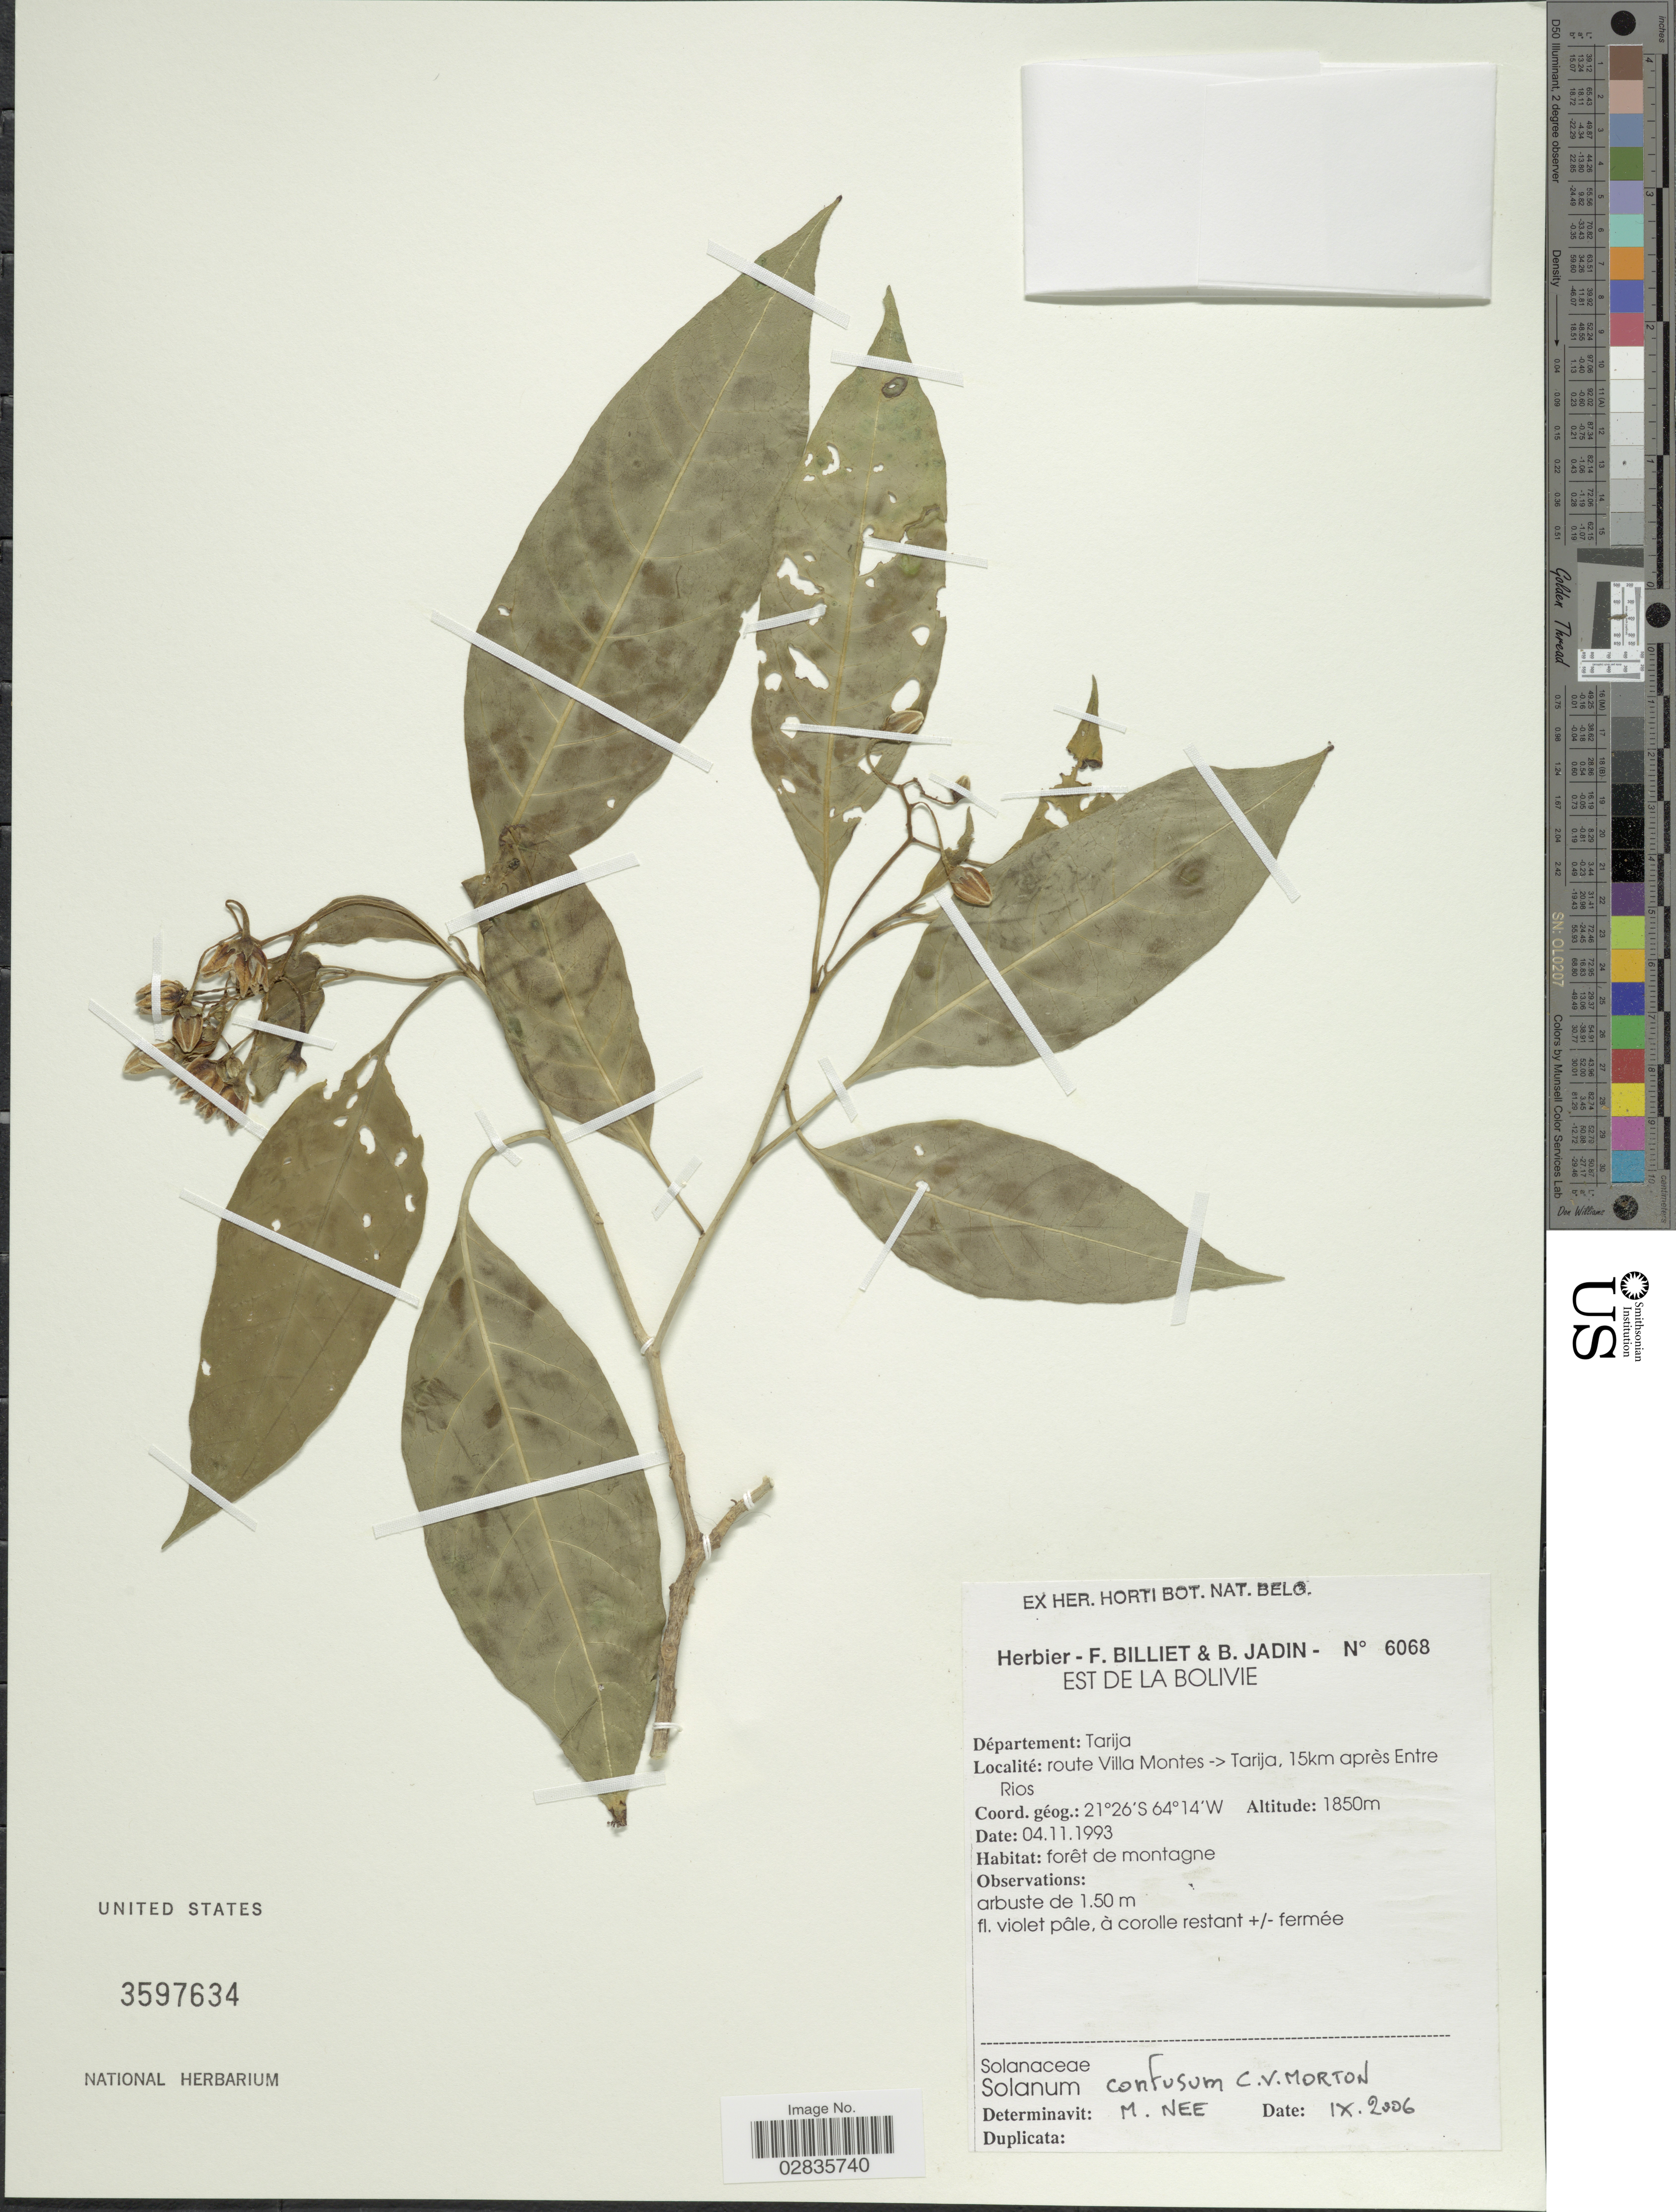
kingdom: Plantae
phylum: Tracheophyta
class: Magnoliopsida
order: Solanales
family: Solanaceae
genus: Solanum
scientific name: Solanum confusum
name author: C.V. Morton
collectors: F. Billiet & B. Jadin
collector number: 6068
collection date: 1993-11-04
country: Bolivia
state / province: Tarija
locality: Départamento: Tarija route Villa Montes, Tarija, 15 km après Entre Rios.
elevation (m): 1850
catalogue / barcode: US 3597634